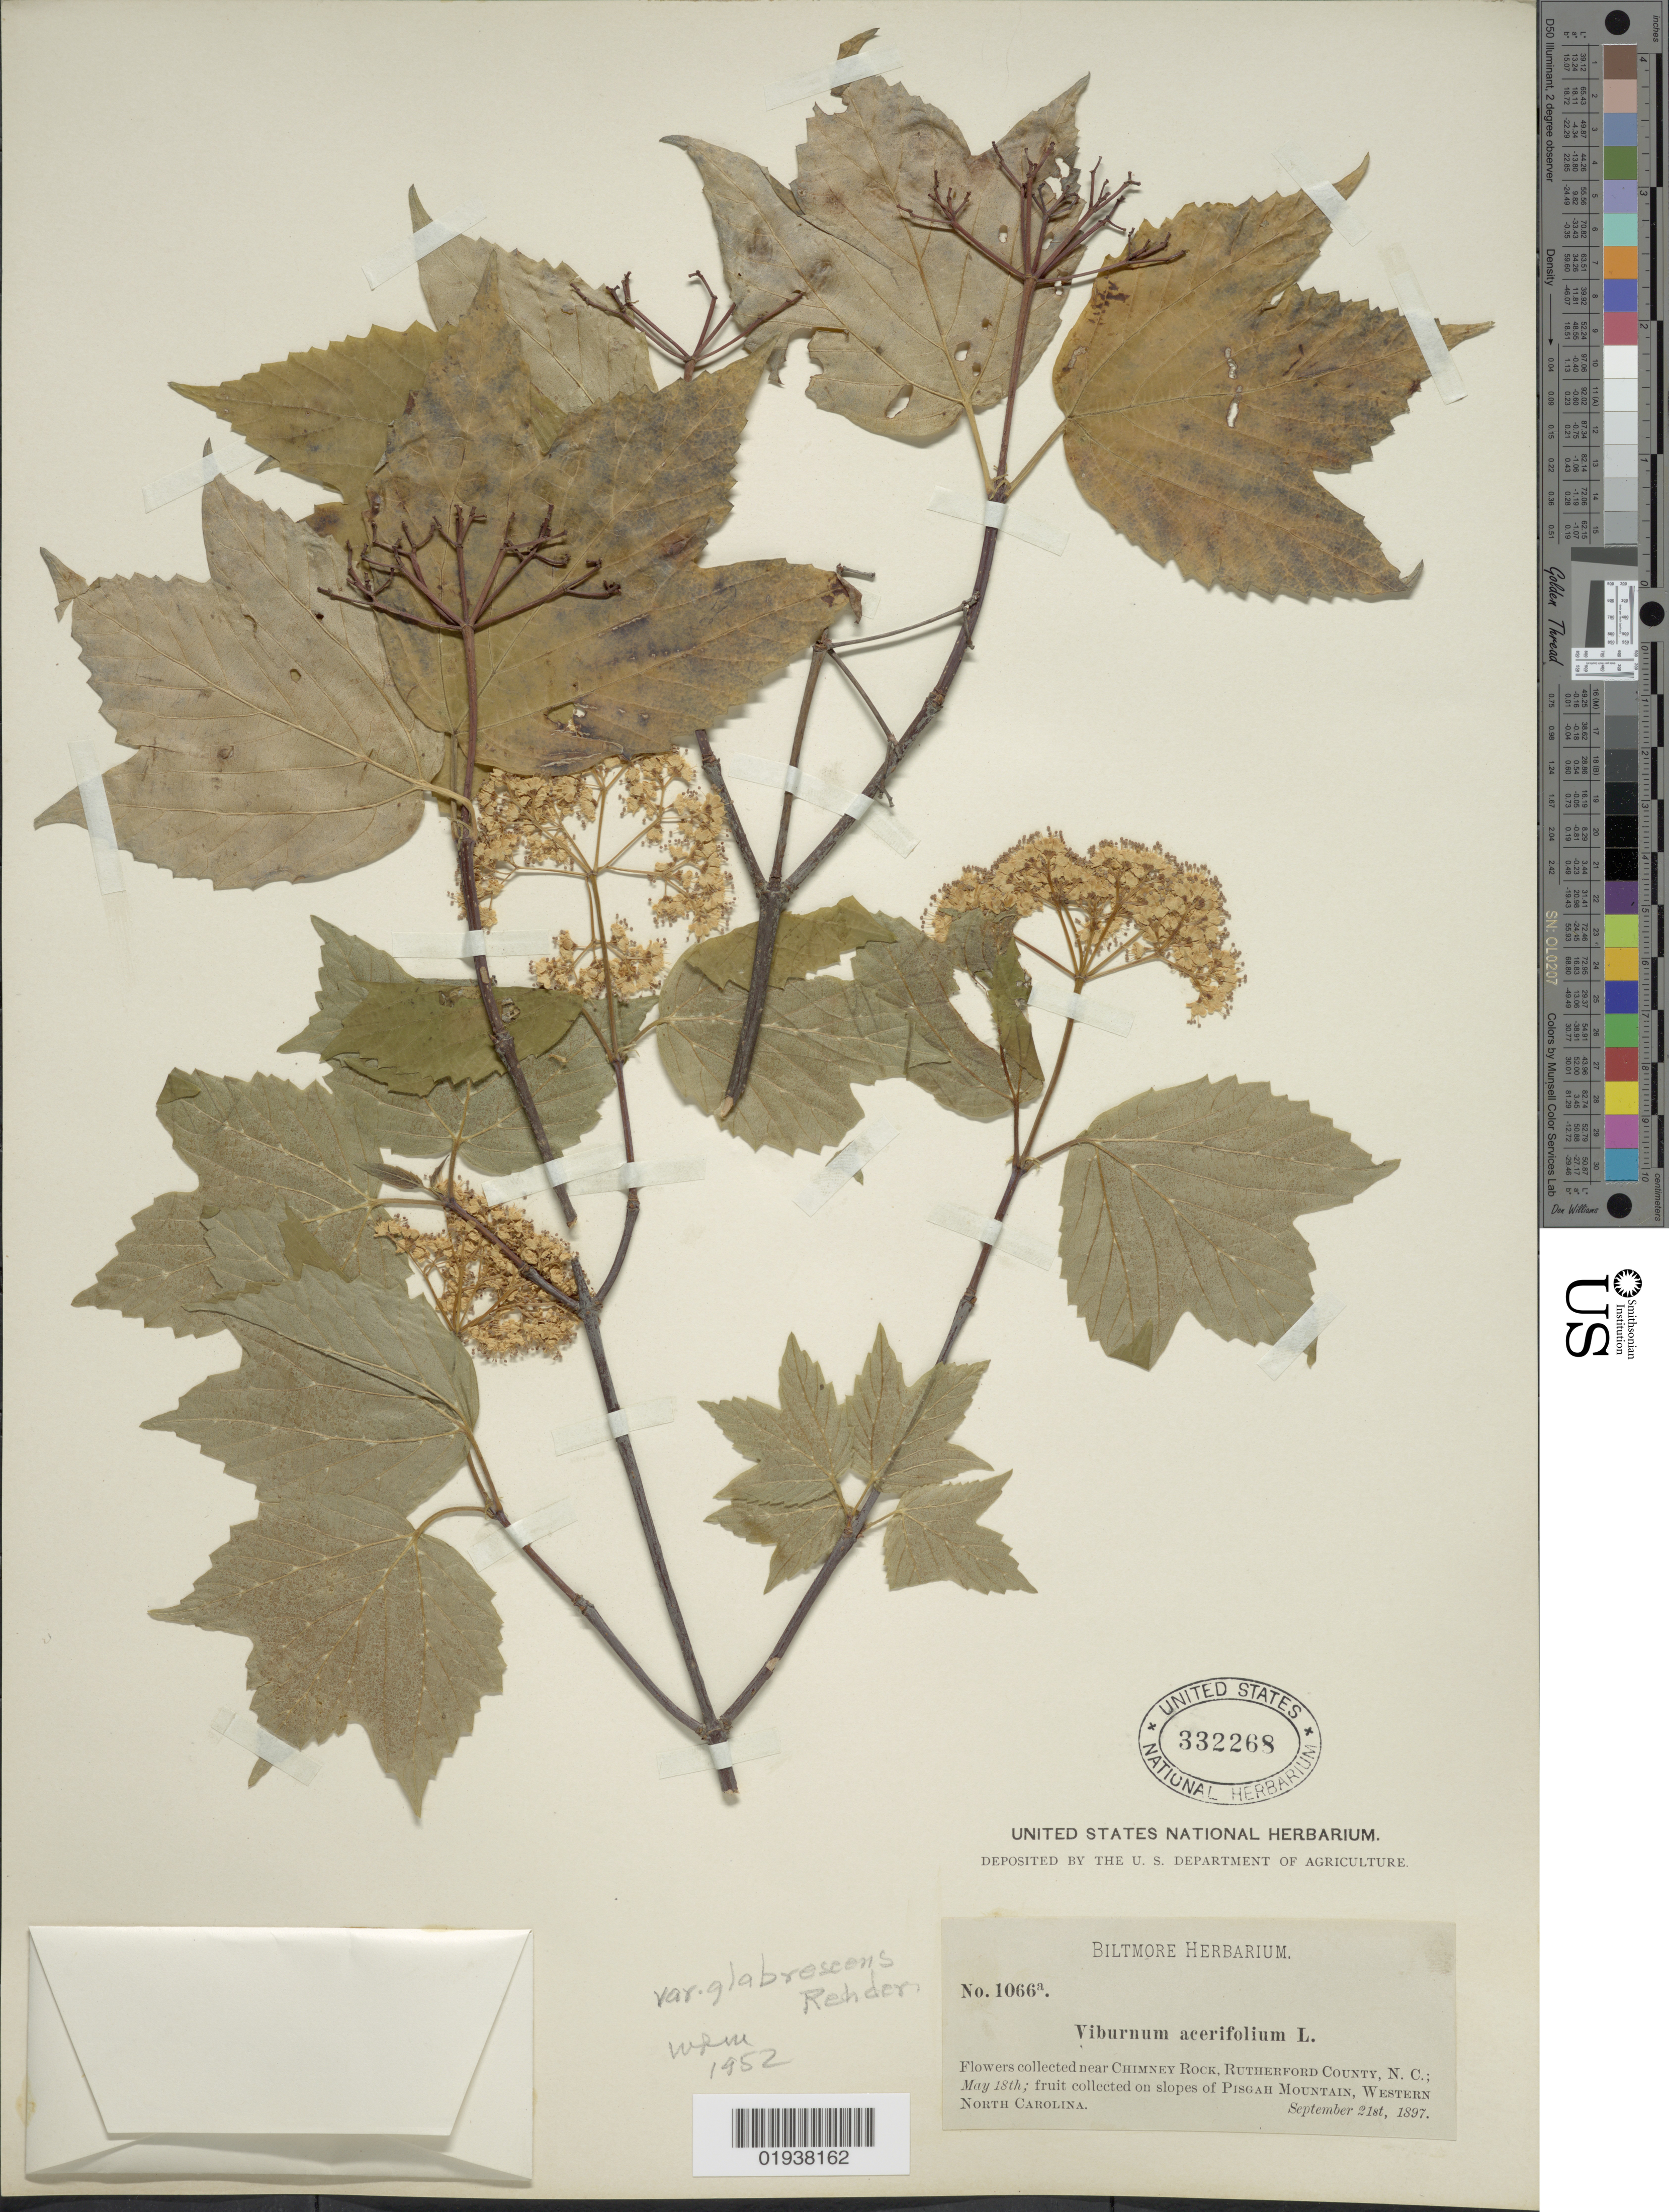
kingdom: Plantae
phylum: Tracheophyta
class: Magnoliopsida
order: Dipsacales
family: Viburnaceae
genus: Viburnum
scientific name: Viburnum acerifolium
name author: L.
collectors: ex herb. Biltmore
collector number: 1066a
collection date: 1897-09-21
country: United States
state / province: North Carolina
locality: Flowers collected near Chimney Rock, Rutherford County. Fruit collected on slopes of Pisgah Mountains, Western North Carolina.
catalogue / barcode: US 332268